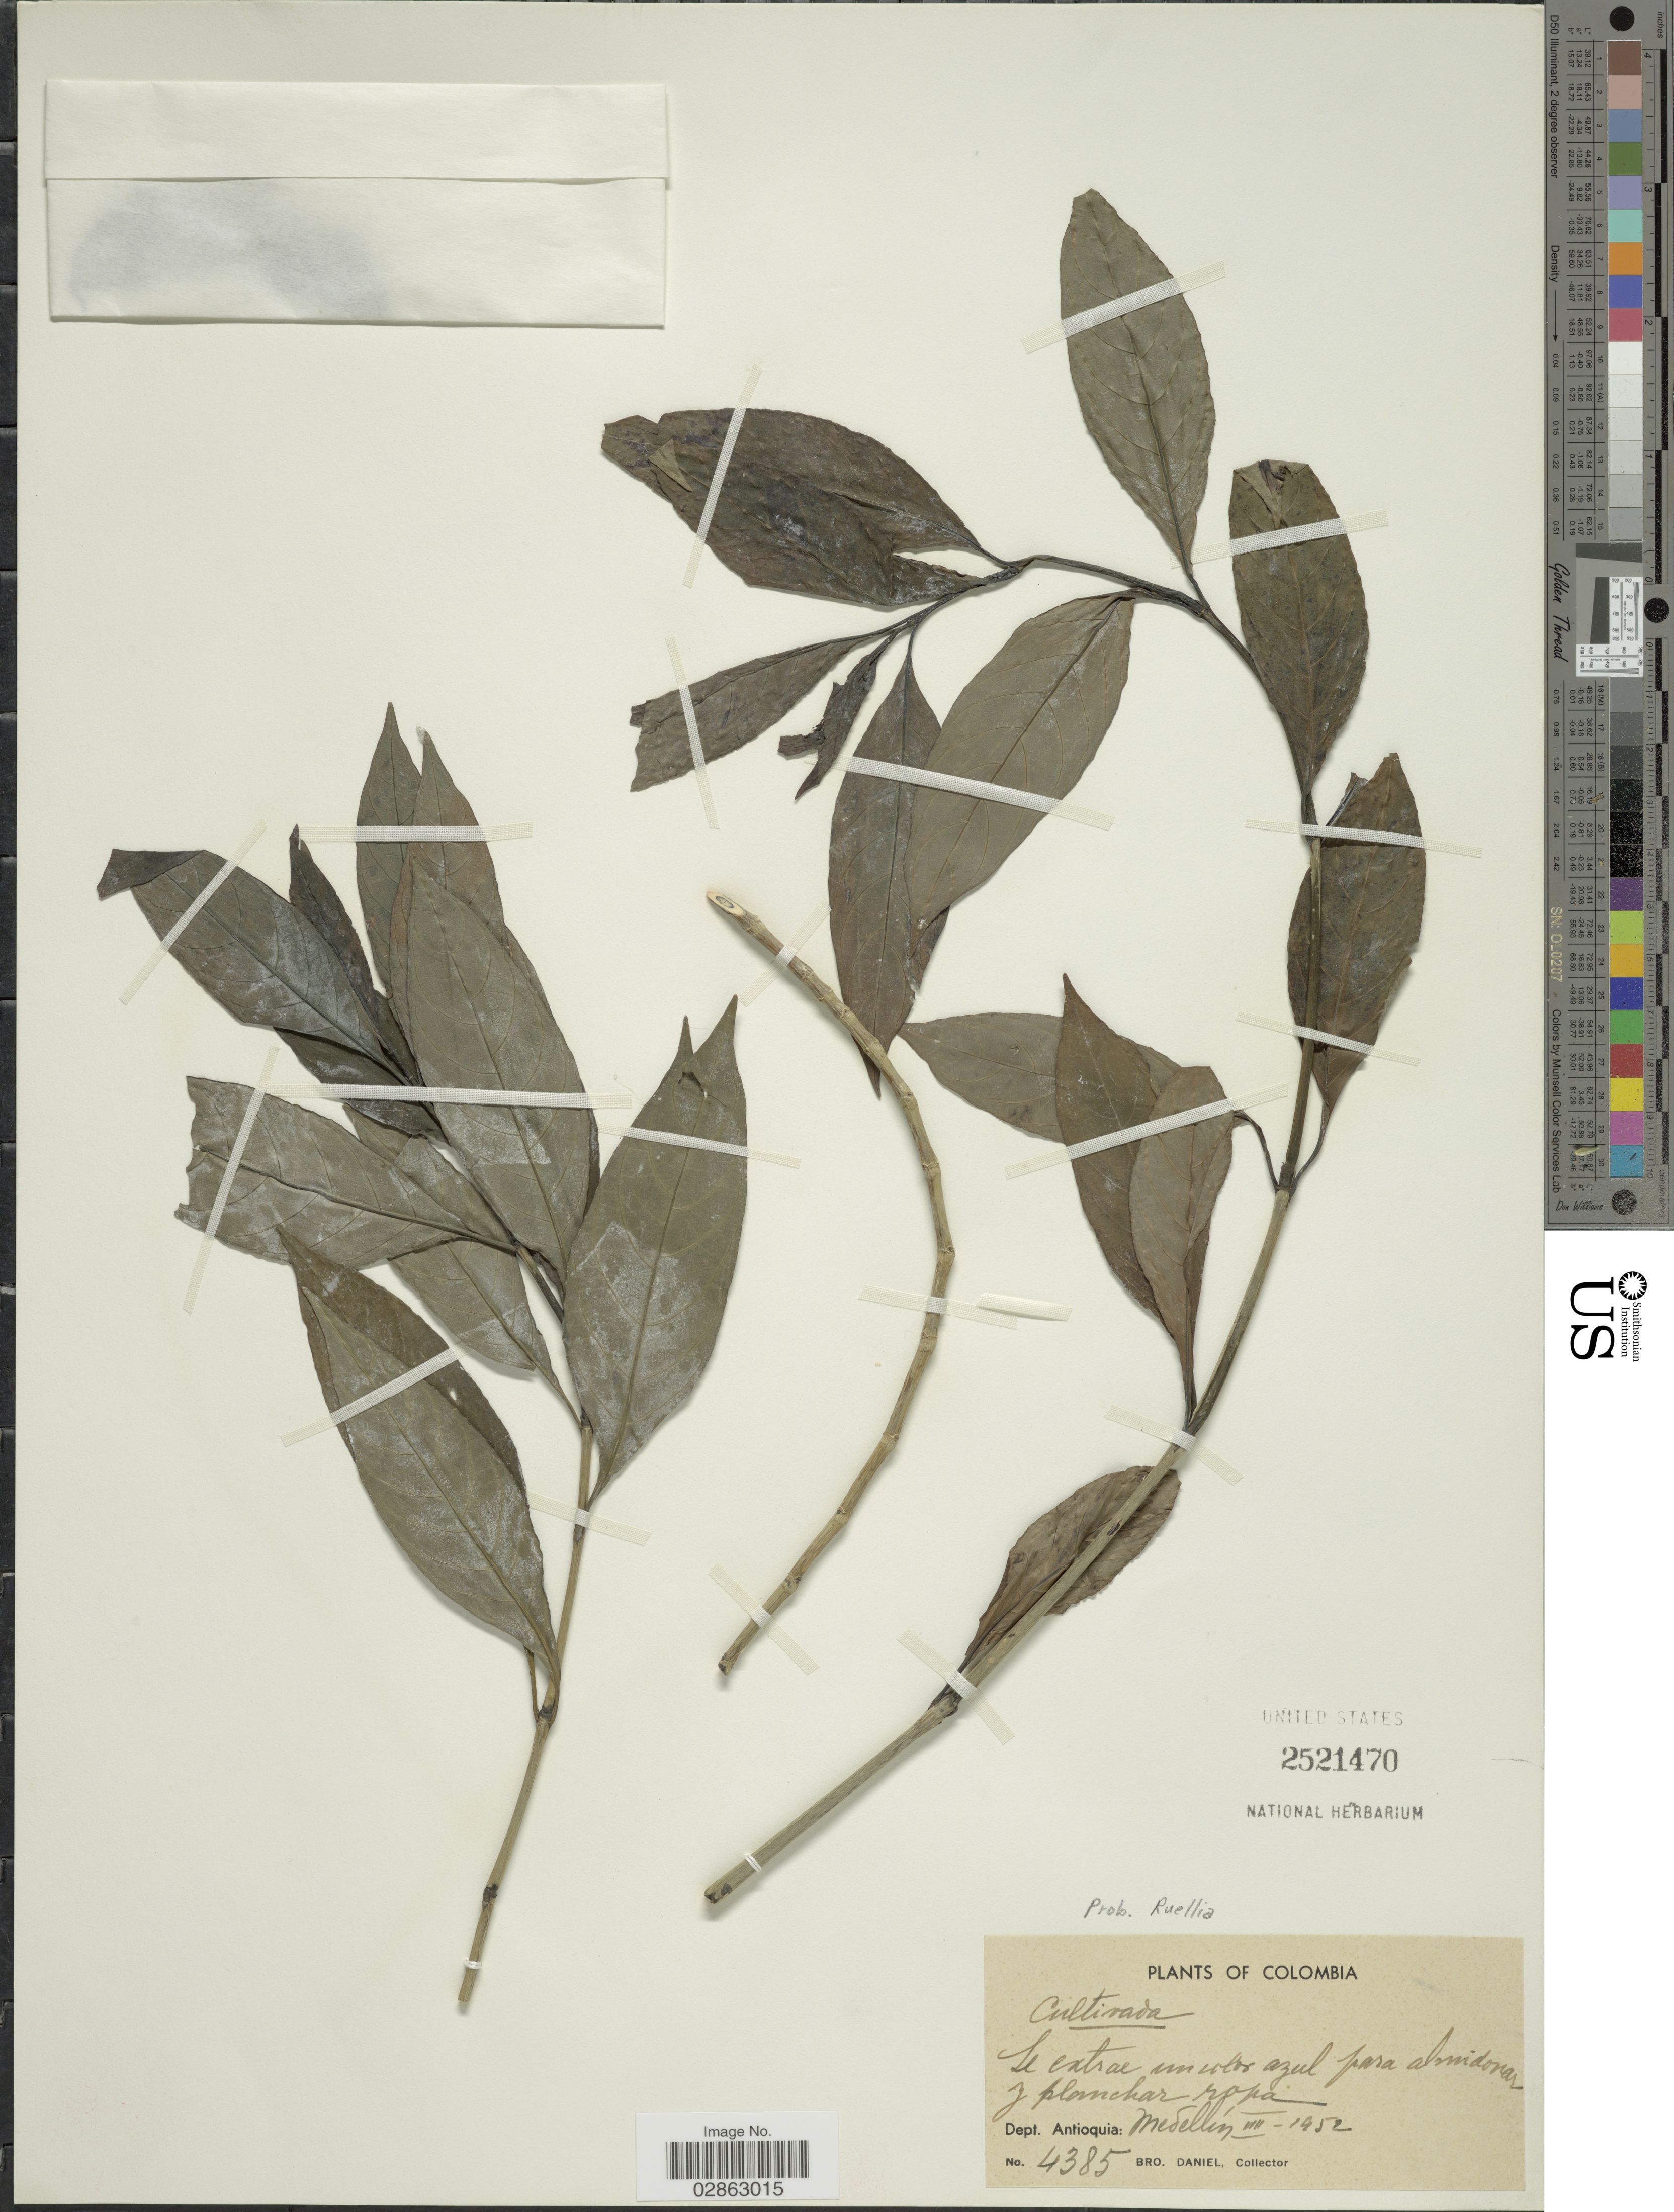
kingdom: Plantae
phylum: Tracheophyta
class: Magnoliopsida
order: Lamiales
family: Acanthaceae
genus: Ruellia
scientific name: Ruellia sp.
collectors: Bro. Daniel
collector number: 4385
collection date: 1952-08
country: Colombia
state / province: Antioquia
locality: Dept. Antioquia. Medellín.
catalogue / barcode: US 2521470